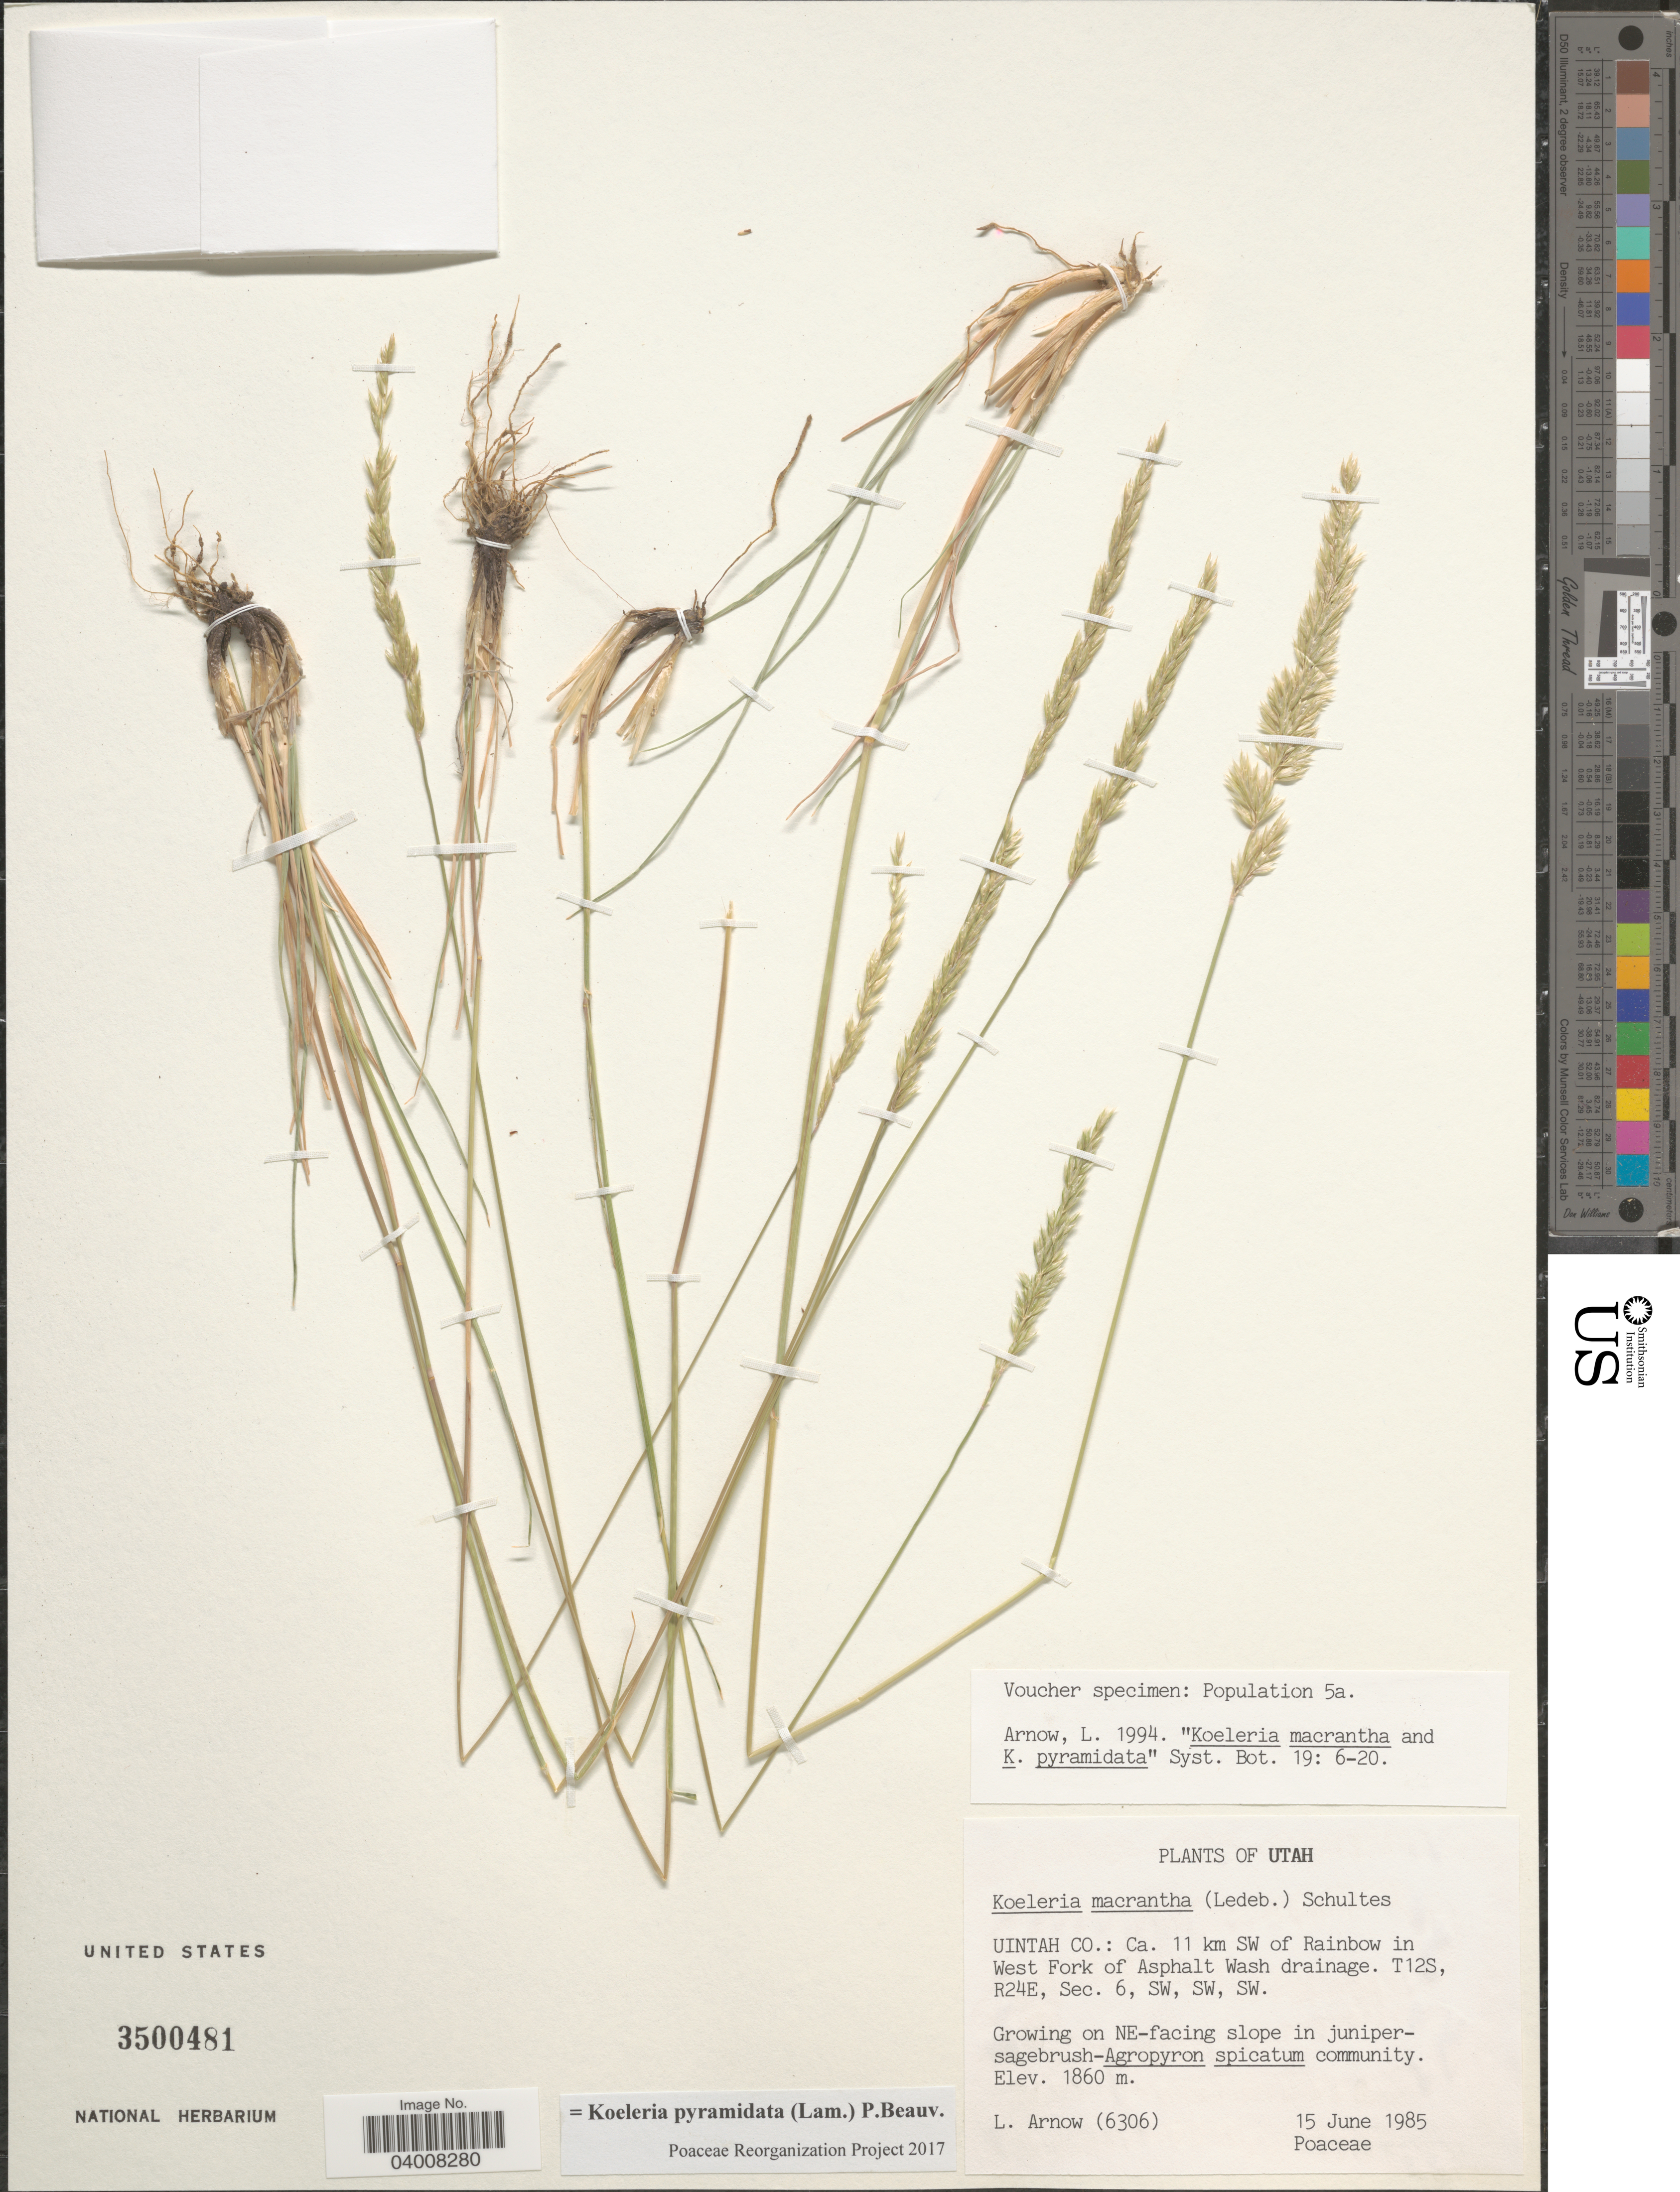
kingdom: Plantae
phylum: Tracheophyta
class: Liliopsida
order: Poales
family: Poaceae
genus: Koeleria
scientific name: Koeleria pyramidata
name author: (Lam.) P. Beauv.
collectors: L. Arnow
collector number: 6306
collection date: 1985-06-15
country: United States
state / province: Utah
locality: Uintah Co.: Ca. 11 km SW of Rainbow in West Fork of Asphalt Wash drainage. T12S, R24E, Sec. 6, SW, SW, SW. On NE-facing slope.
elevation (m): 1860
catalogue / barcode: US 3500481